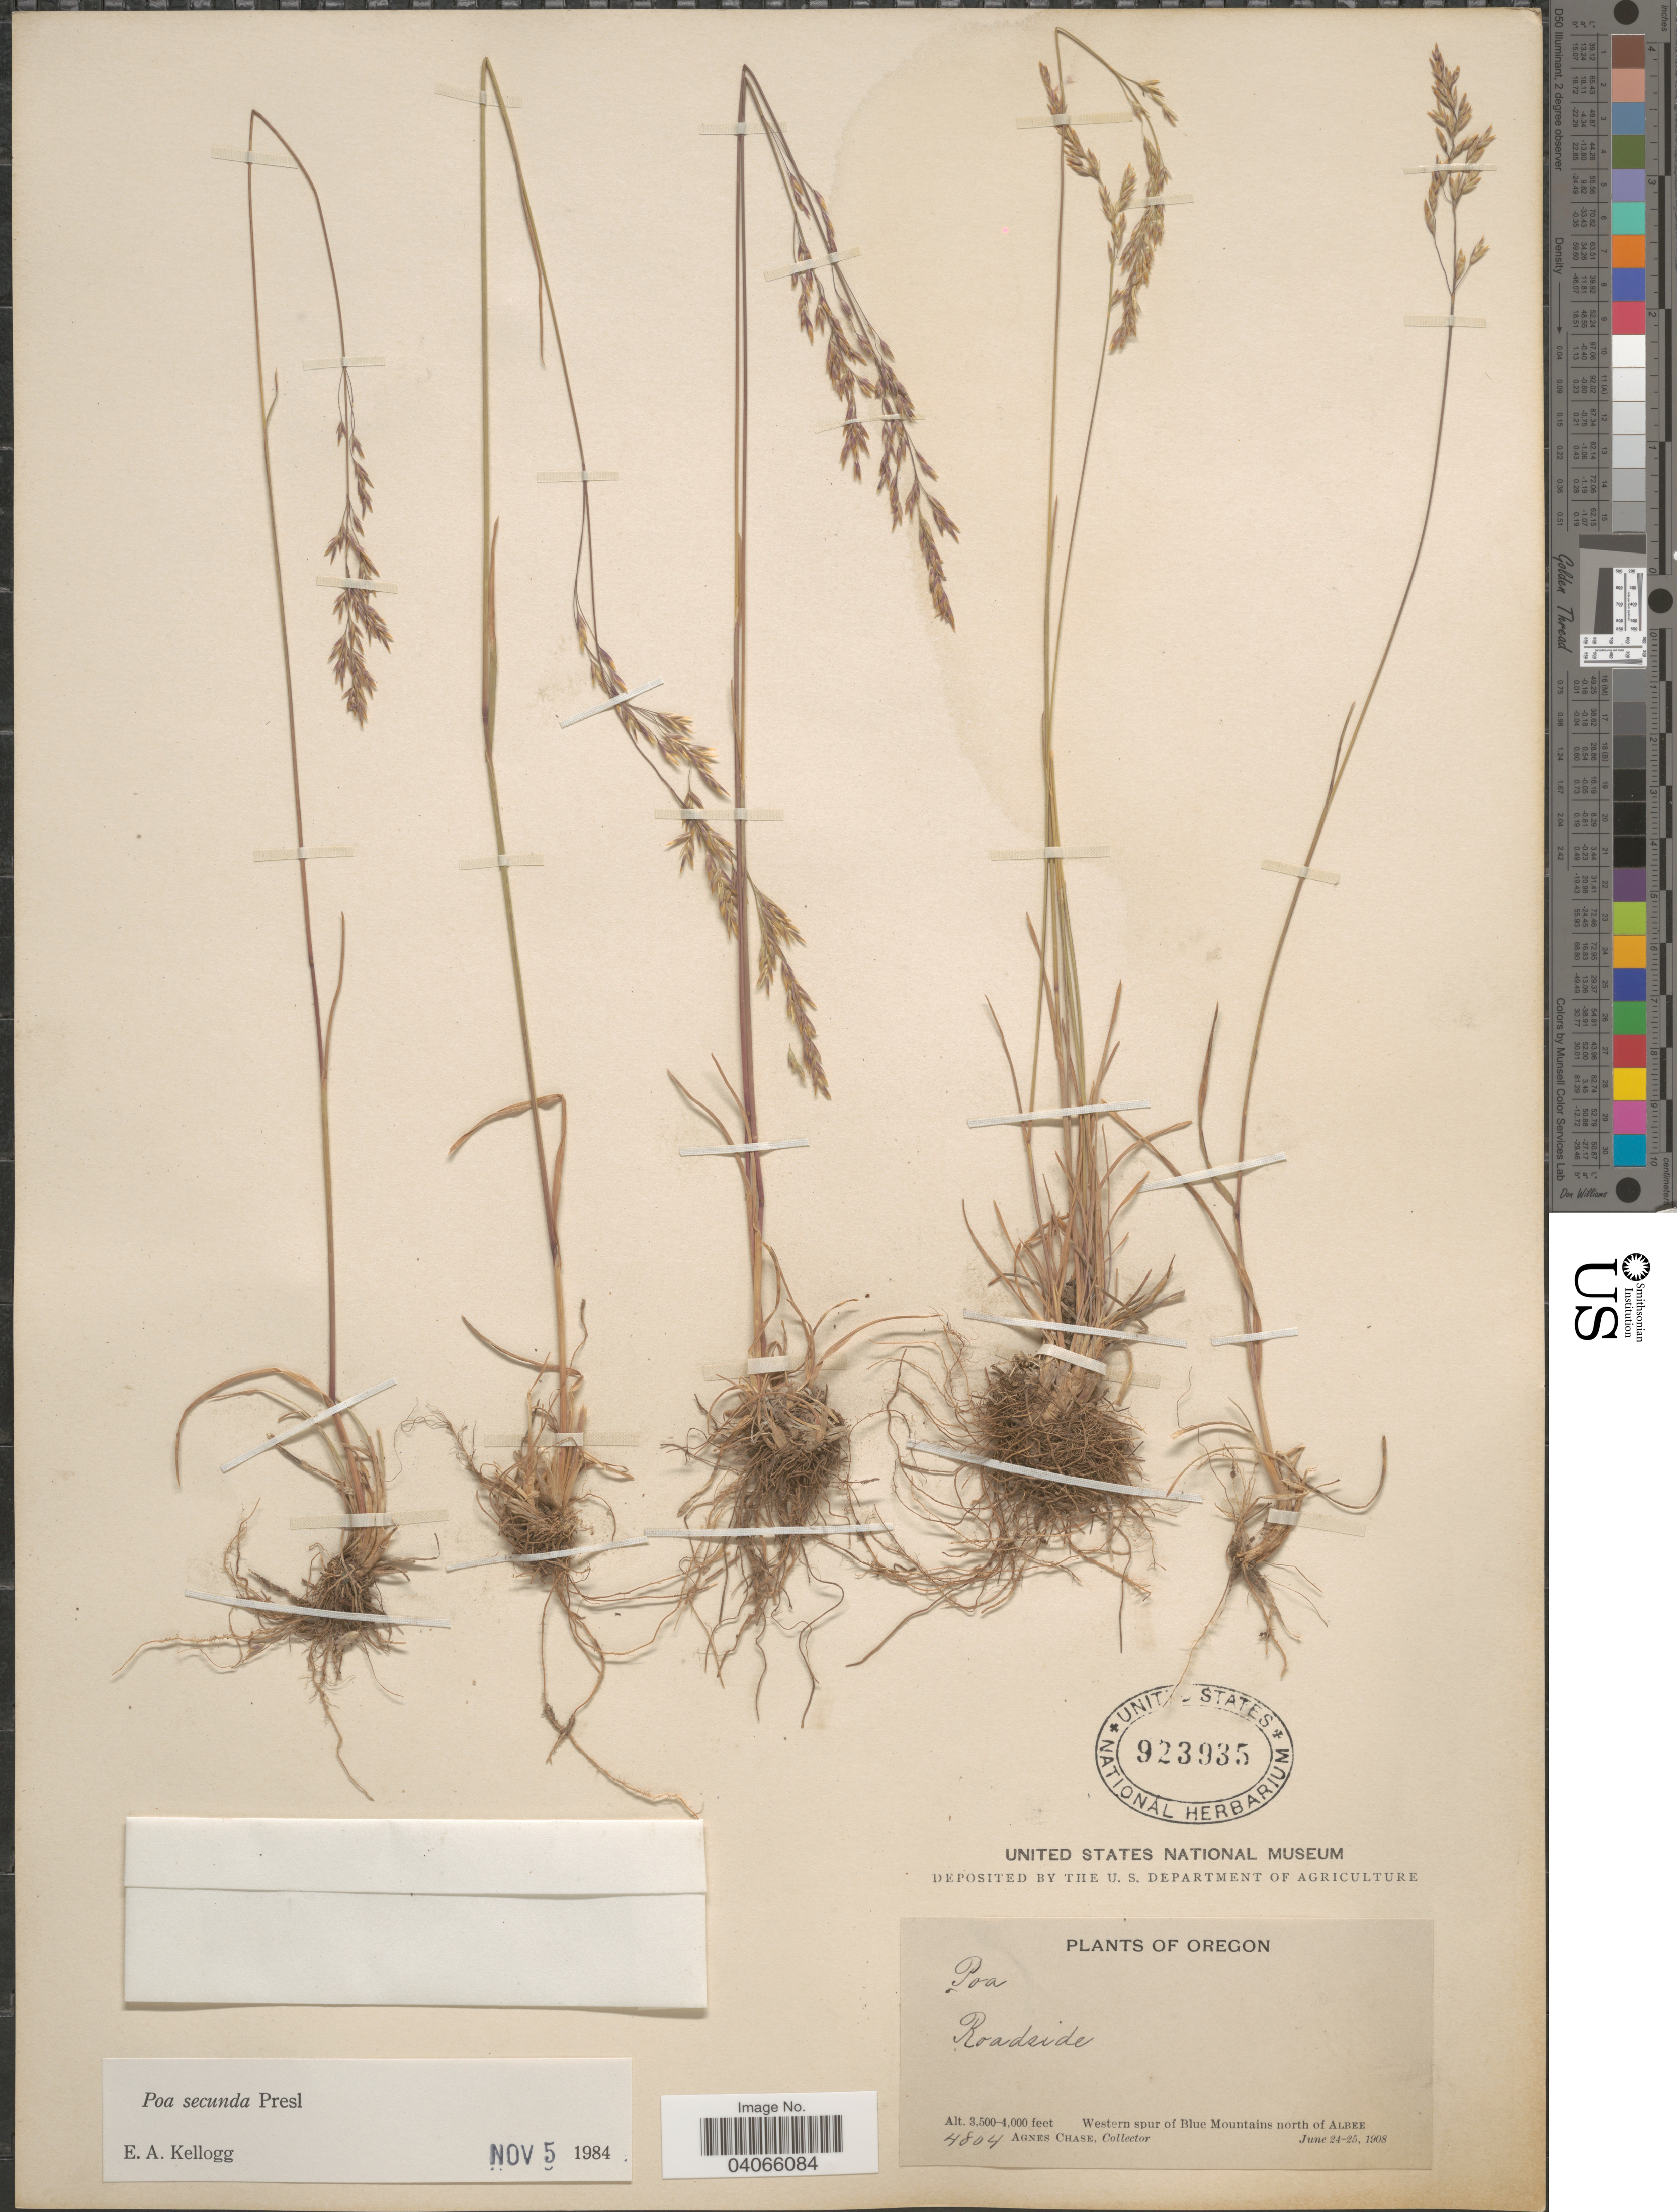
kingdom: Plantae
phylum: Tracheophyta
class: Liliopsida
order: Poales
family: Poaceae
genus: Poa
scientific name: Poa secunda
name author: J. Presl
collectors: A. Chase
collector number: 4804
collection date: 1908-06-24/1908-06-25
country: United States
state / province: Oregon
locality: Roadside. Western spur of Blue Mountains north of Albee.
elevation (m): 1067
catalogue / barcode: US 923935